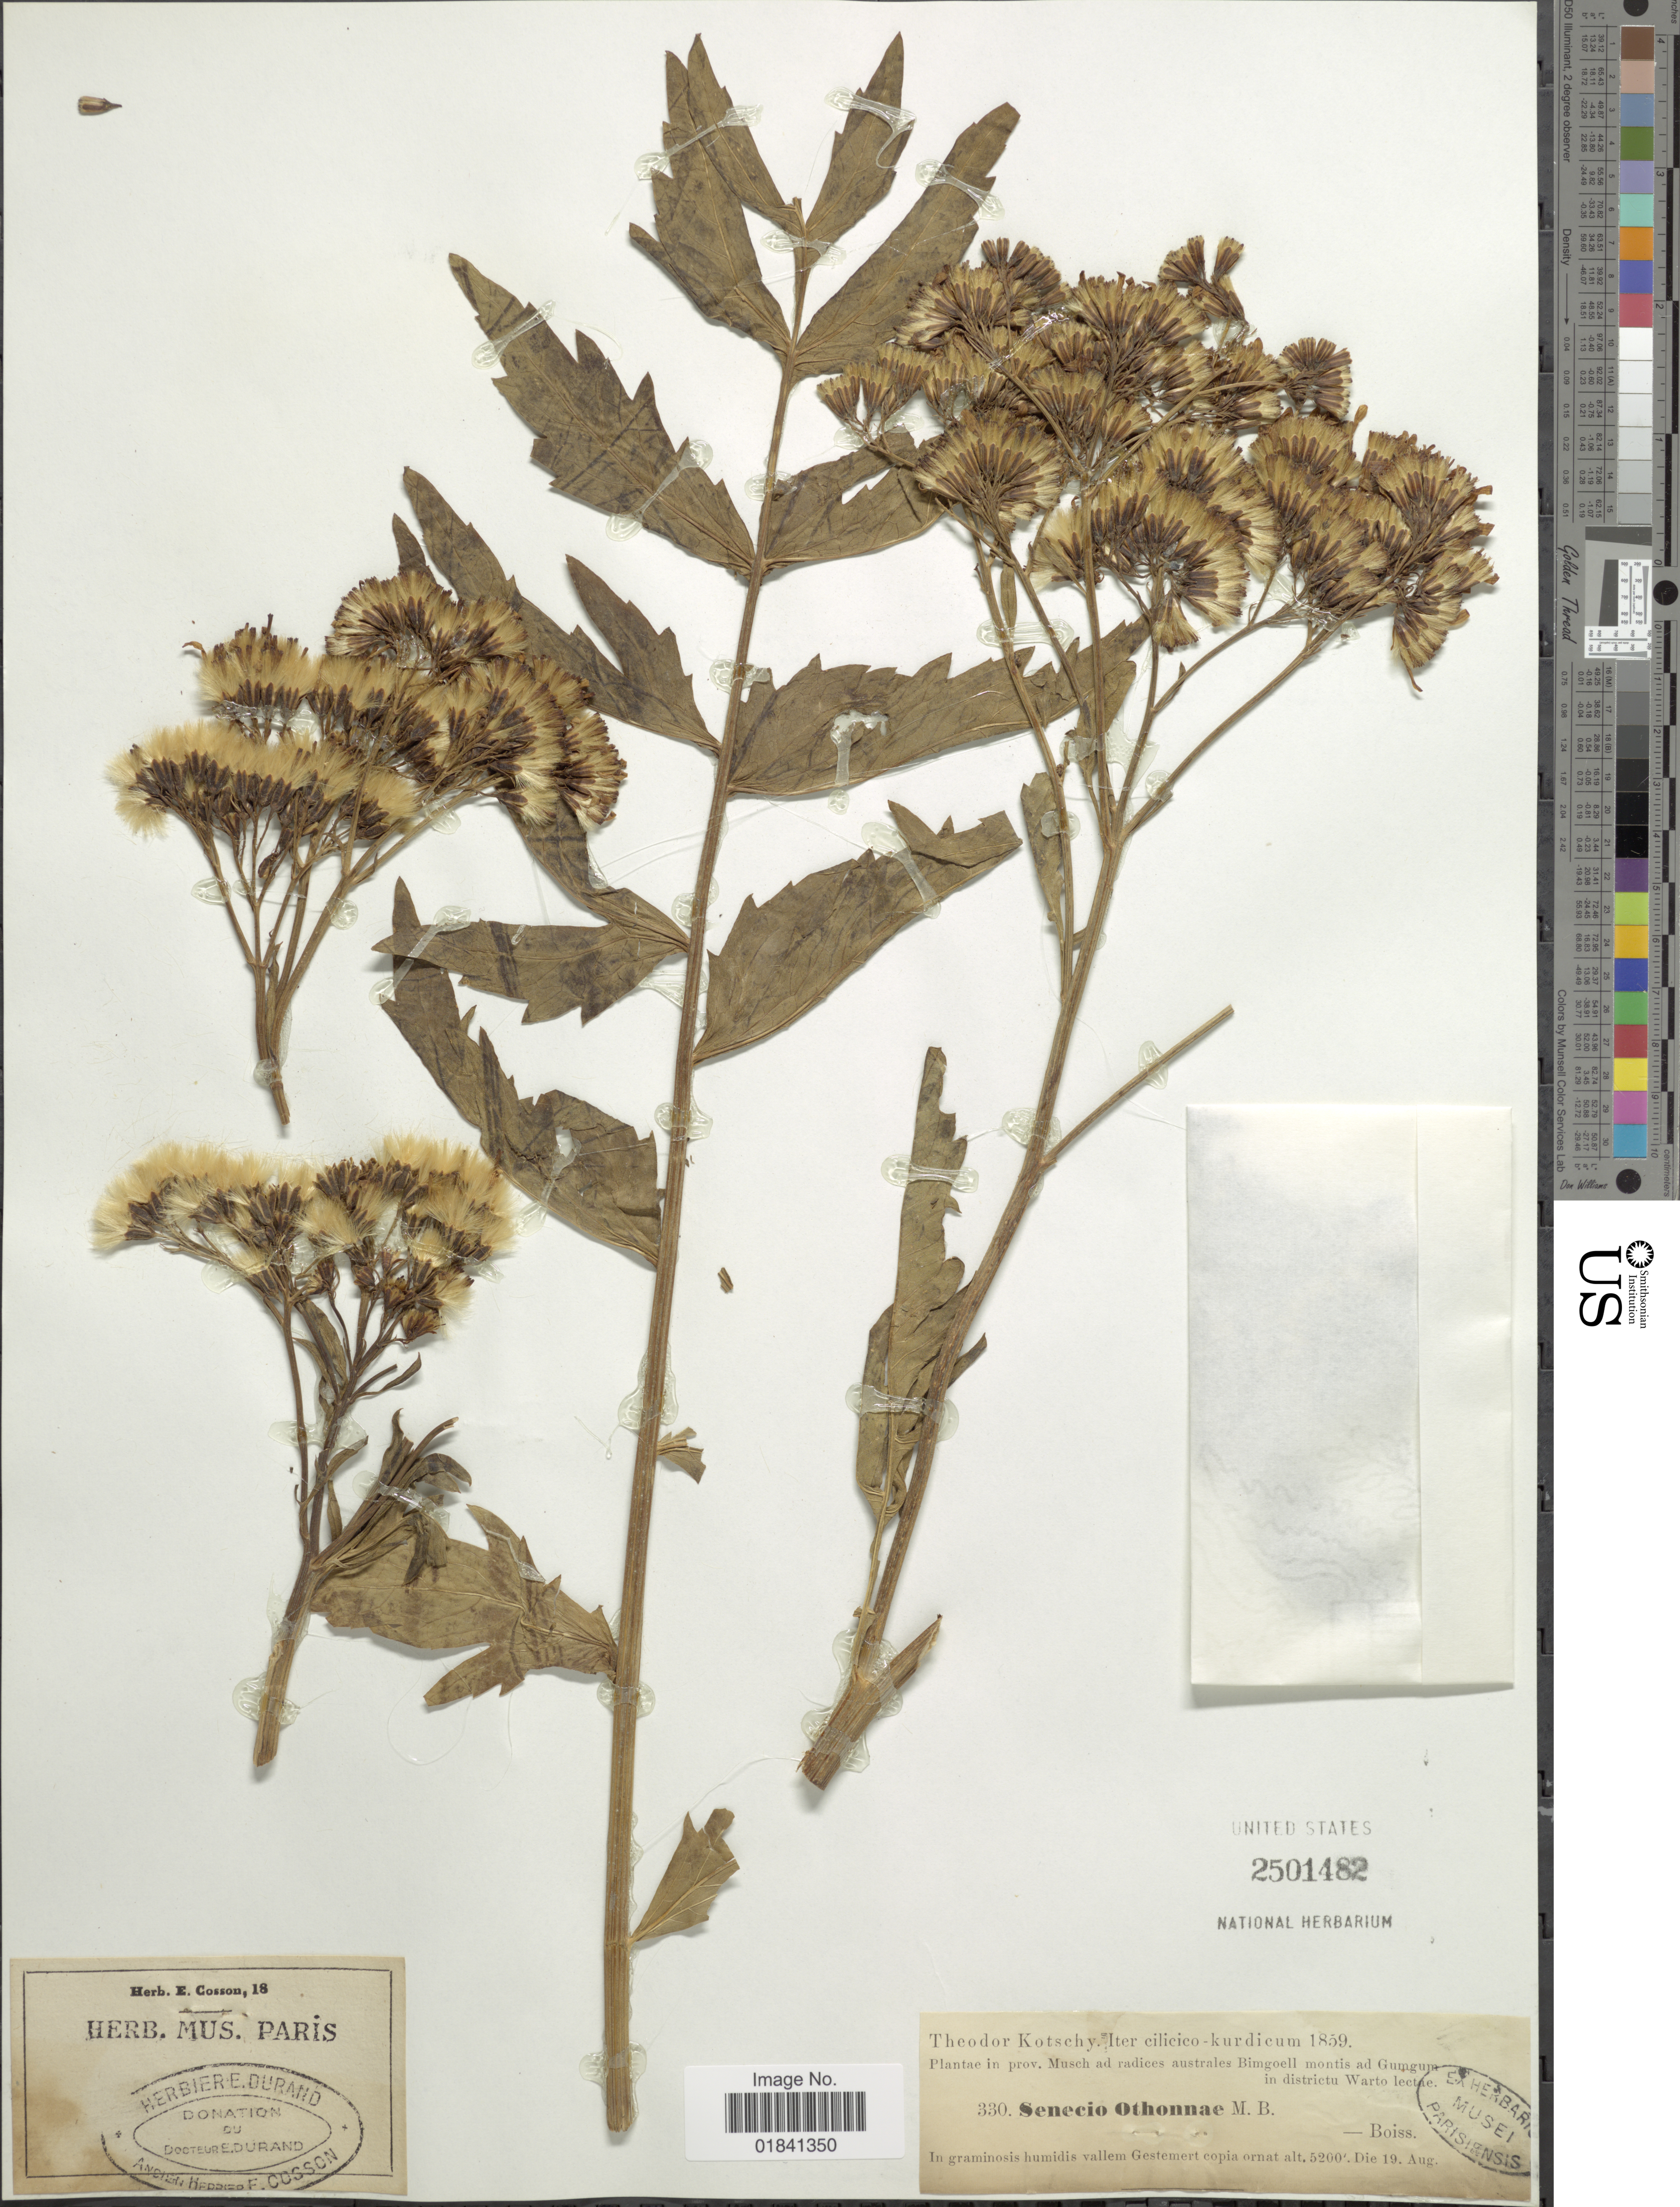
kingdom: Plantae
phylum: Tracheophyta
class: Magnoliopsida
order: Asterales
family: Asteraceae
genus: Senecio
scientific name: Senecio othannae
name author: M. Bieb.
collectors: K. G. Kotschy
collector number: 330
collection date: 1859-08-19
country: Turkey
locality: Prov. Musch ad radices australes Bimgoell montis ad Gumgura, in districtu Warto lectue, In graminosis humidis vallem Gestemert copia ornat, cilicico-kurdicm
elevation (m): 1585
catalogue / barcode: US 2501482